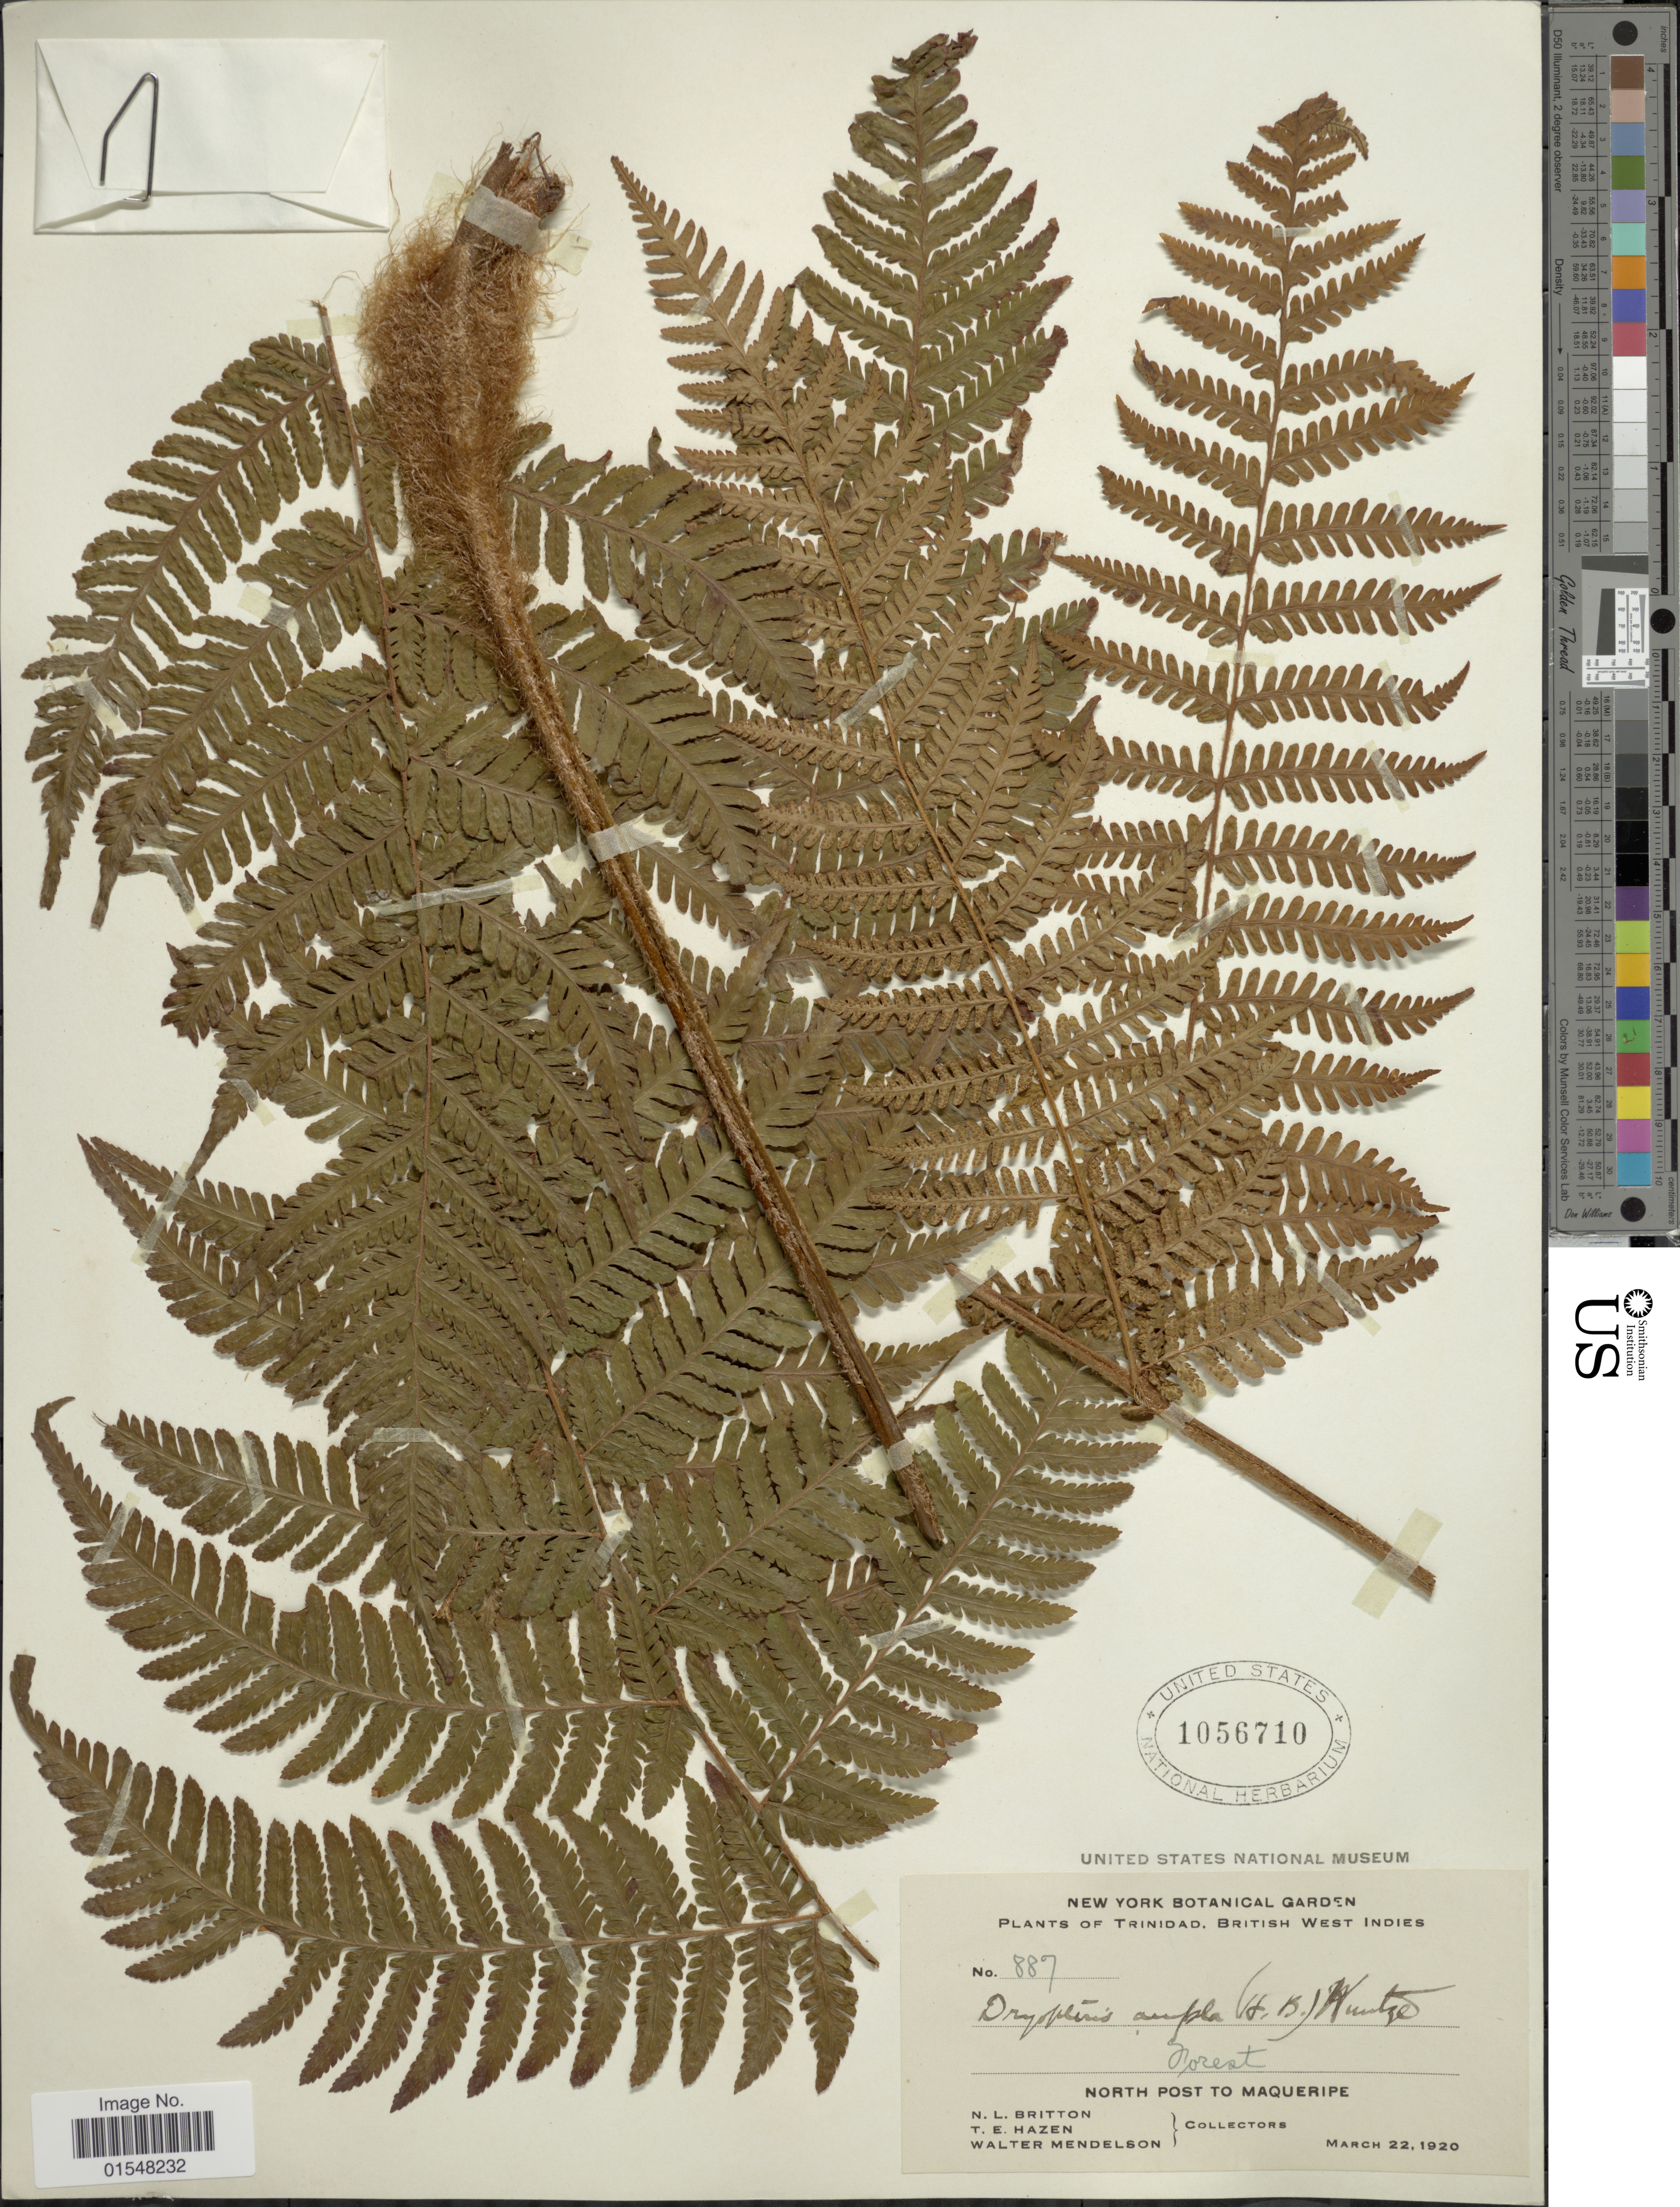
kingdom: Plantae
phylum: Tracheophyta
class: Polypodiopsida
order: Polypodiales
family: Dryopteridaceae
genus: Ctenitis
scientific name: Ctenitis sloanei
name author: (Poepp. ex Spreng.) C.V. Morton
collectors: N. Britton, T. E. Hazen & W. Mendelson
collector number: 887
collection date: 1920-03-22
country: Trinidad and Tobago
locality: British West Indies, forest, north post to Maqueripe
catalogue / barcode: US 1056710